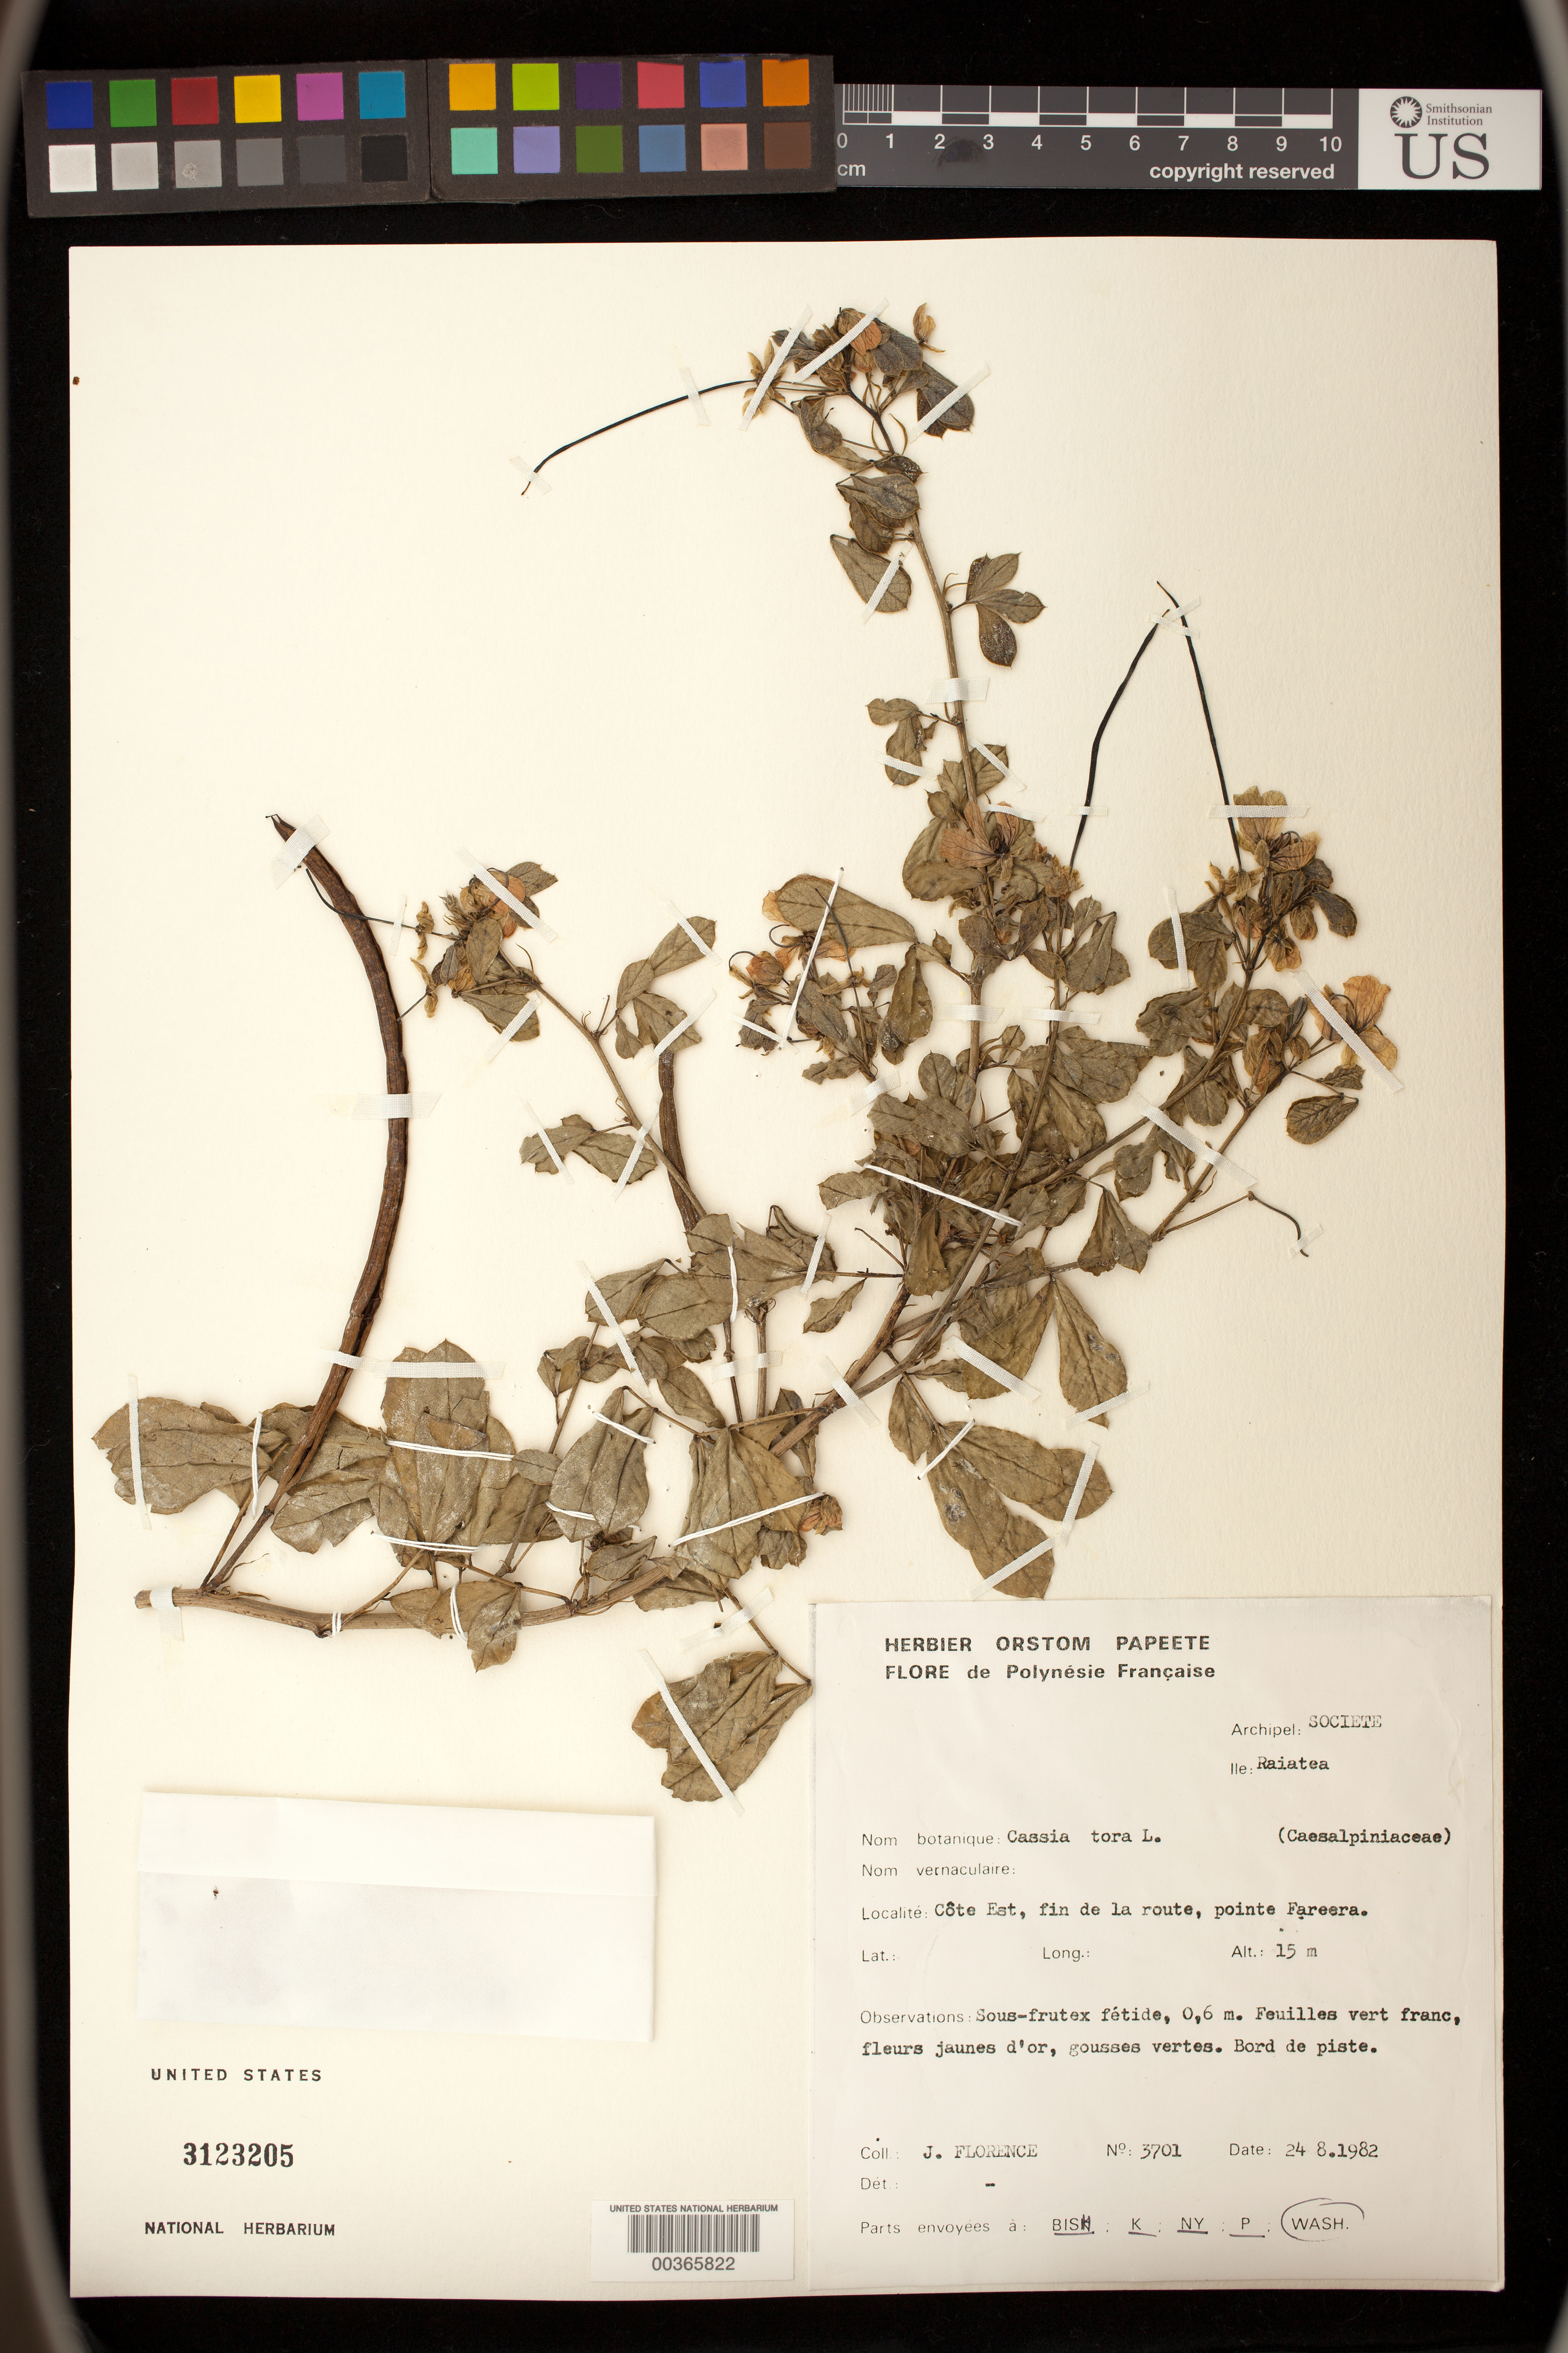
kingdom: Plantae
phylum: Tracheophyta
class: Magnoliopsida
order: Fabales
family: Fabaceae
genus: Senna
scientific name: Senna obtusifolia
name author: (L.) H.S. Irwin & Barneby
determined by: Strong, Mark T., (BOT), Smithsonian Institution - National Museum of Natural History (UNITED STATES)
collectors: J. Florence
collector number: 3701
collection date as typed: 24 Aug 1982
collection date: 1982-08-24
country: French Polynesia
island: Tahiti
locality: Cote est, fin de la route, Pointe Farrera. [= Pointe Fareara on Tahiti?]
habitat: Bord de piste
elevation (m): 15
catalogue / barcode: US 3123205